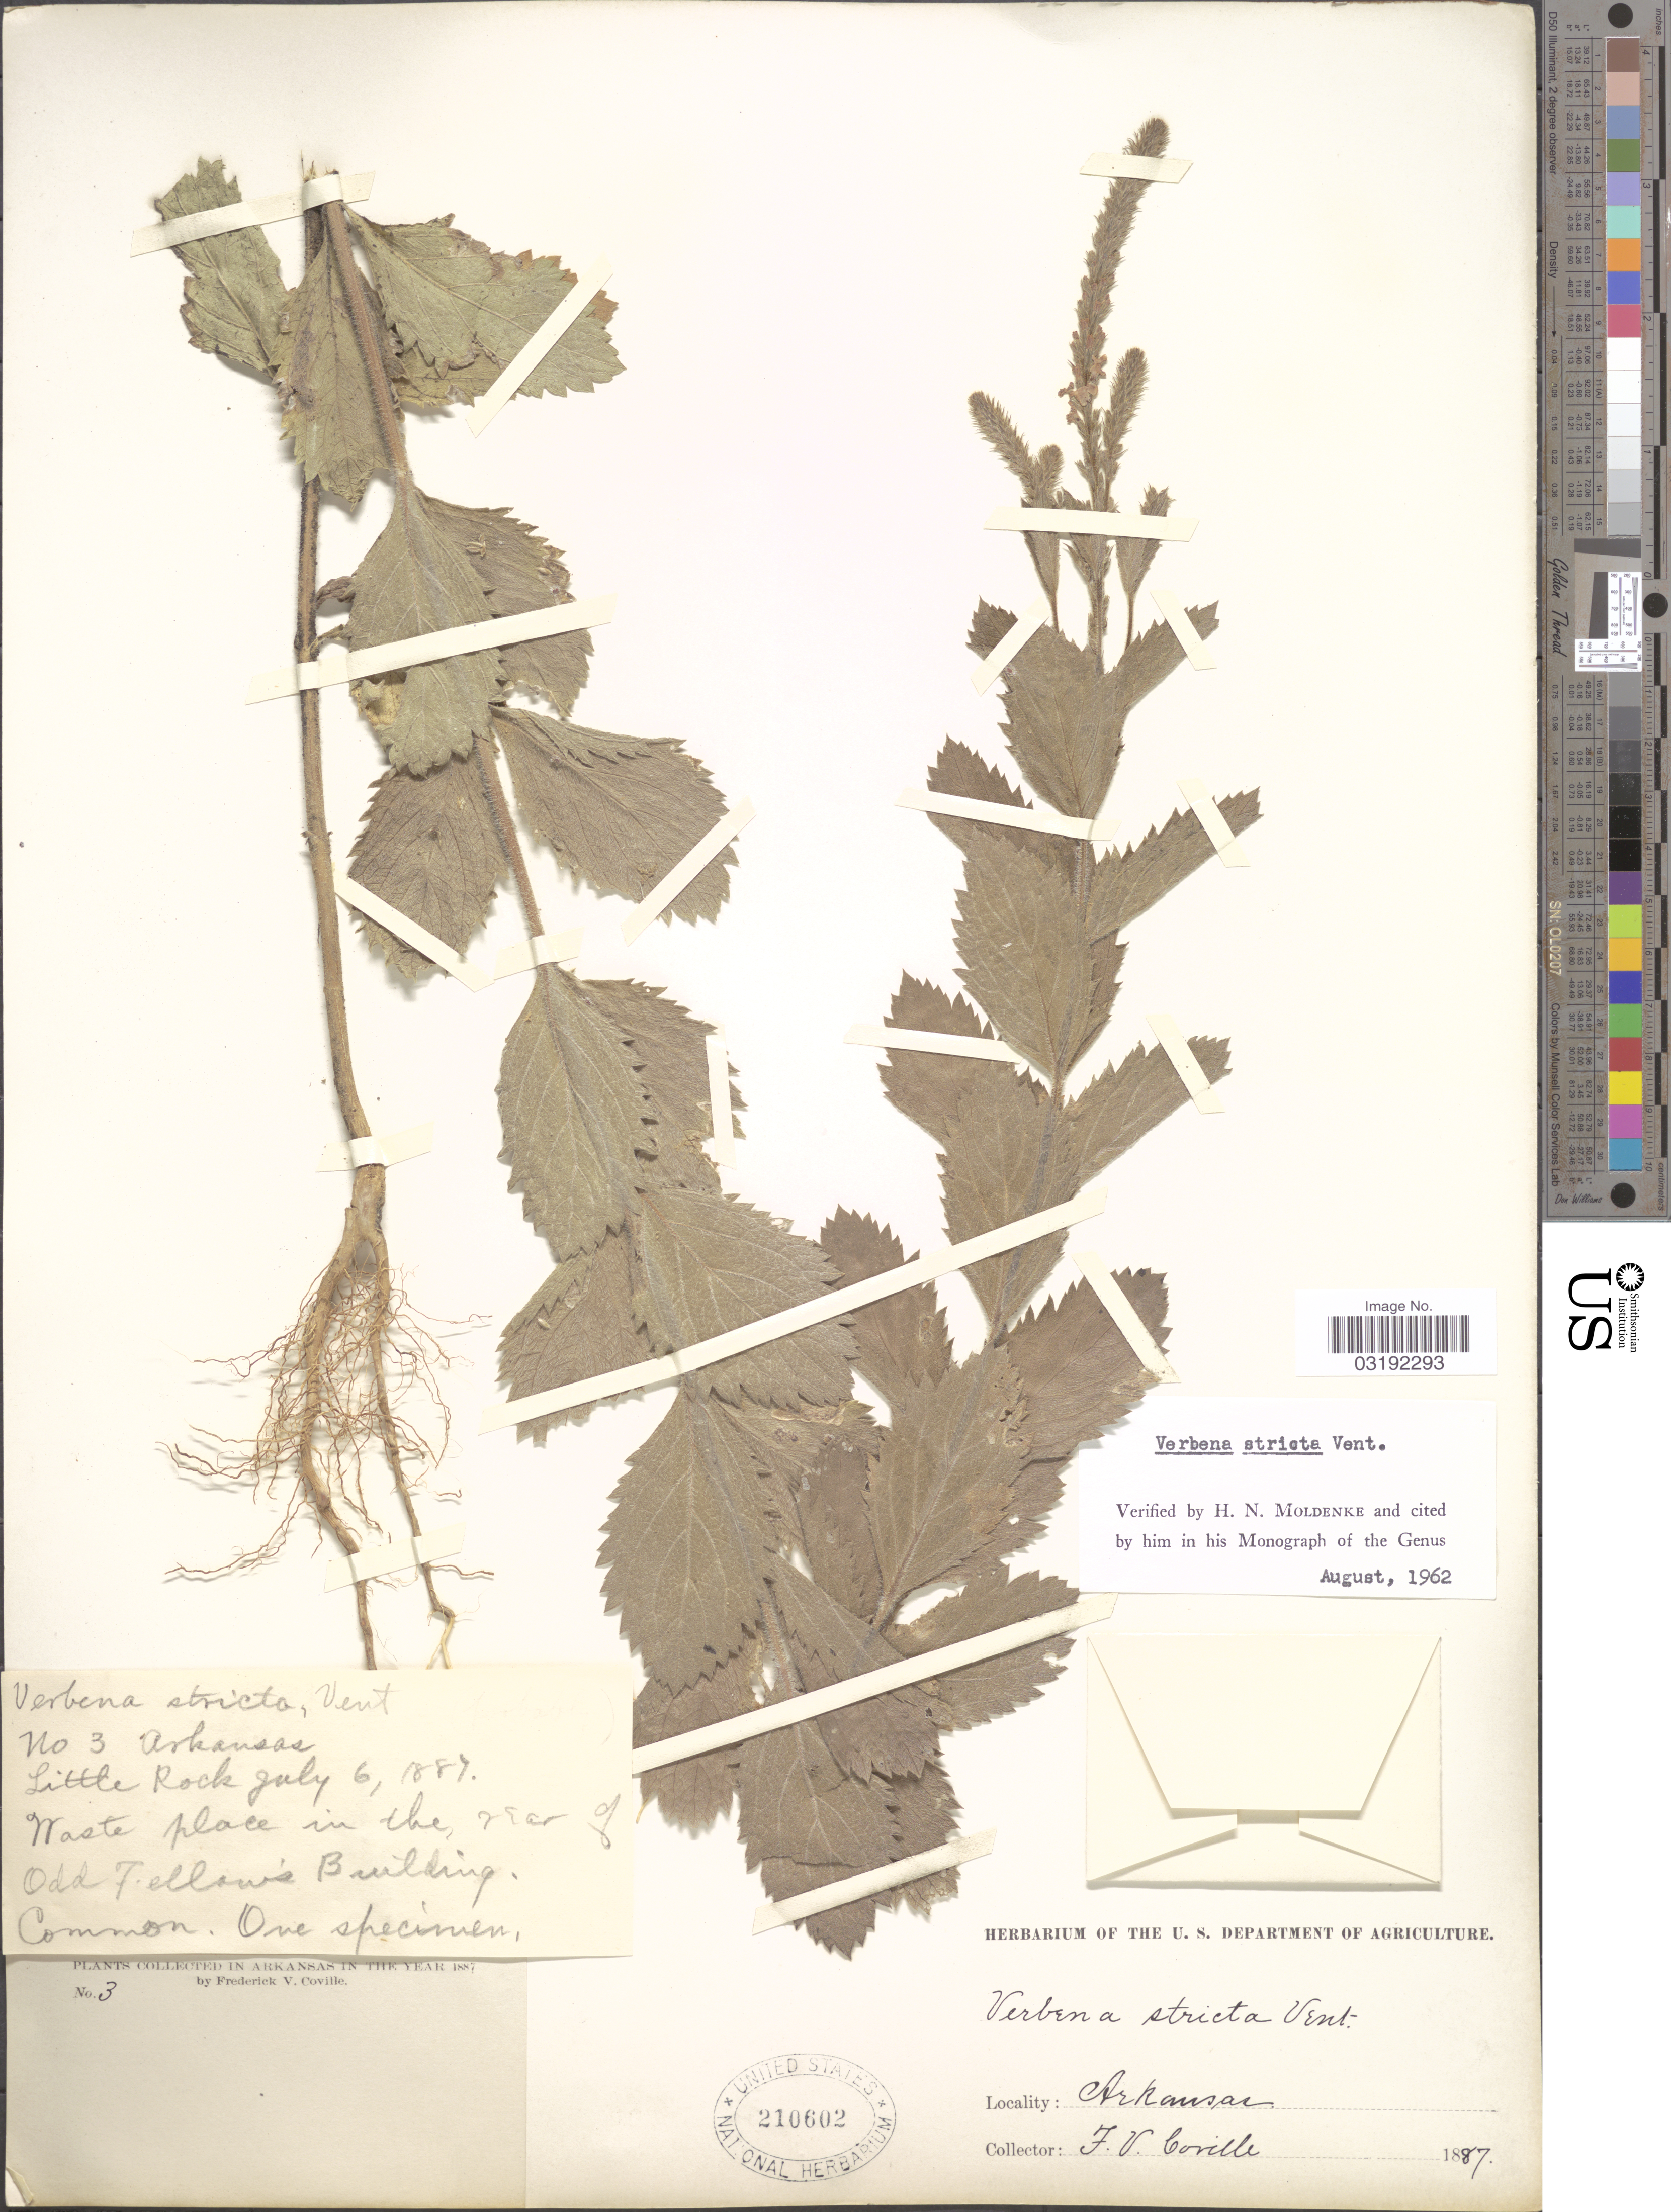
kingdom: Plantae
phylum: Tracheophyta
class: Magnoliopsida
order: Lamiales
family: Verbenaceae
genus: Verbena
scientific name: Verbena stricta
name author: Vent.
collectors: F. V. Coville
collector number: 3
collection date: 1887-07-06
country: United States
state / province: Arkansas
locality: Little Rock, Waste place in the rear of Odd Fellow's Building.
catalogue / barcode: US 210602